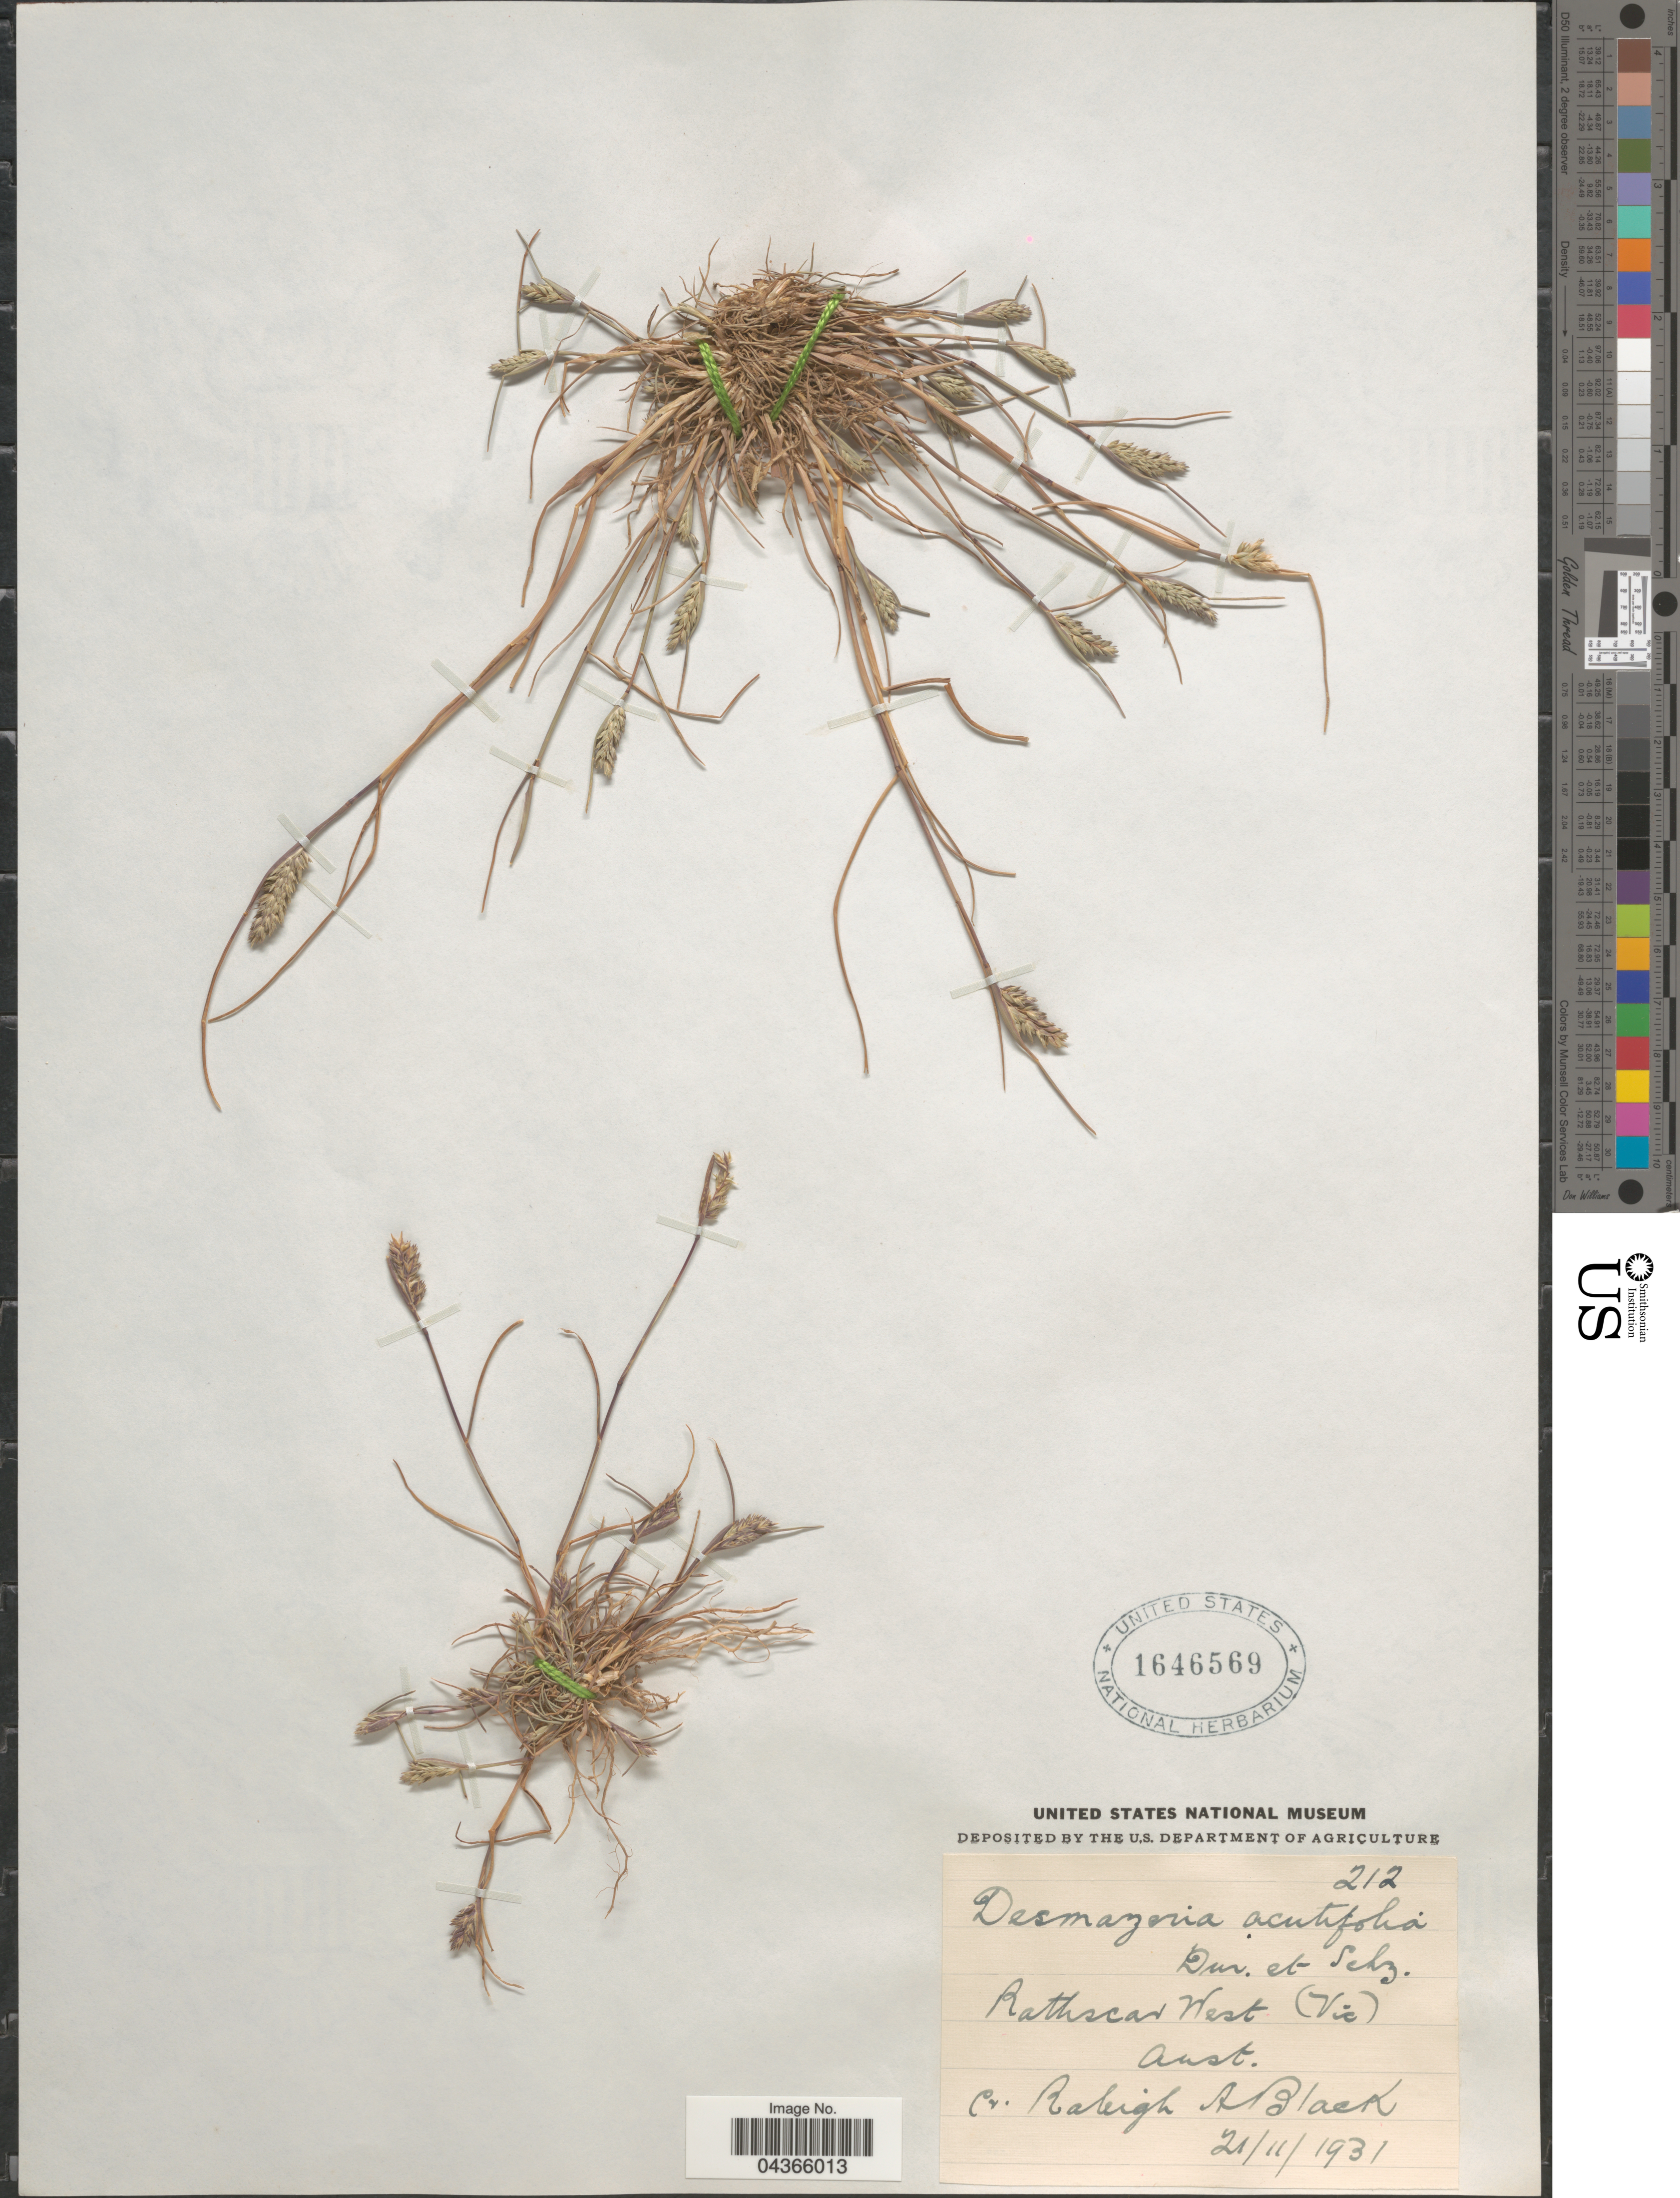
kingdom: Plantae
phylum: Tracheophyta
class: Liliopsida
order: Poales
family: Poaceae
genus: Tribolium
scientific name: Tribolium acutiflorum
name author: (Nees) Renvoize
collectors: R. A. Black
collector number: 212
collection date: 1931-11-21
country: Australia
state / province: Victoria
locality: Rathscar West (Vic).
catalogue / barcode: US 1646569